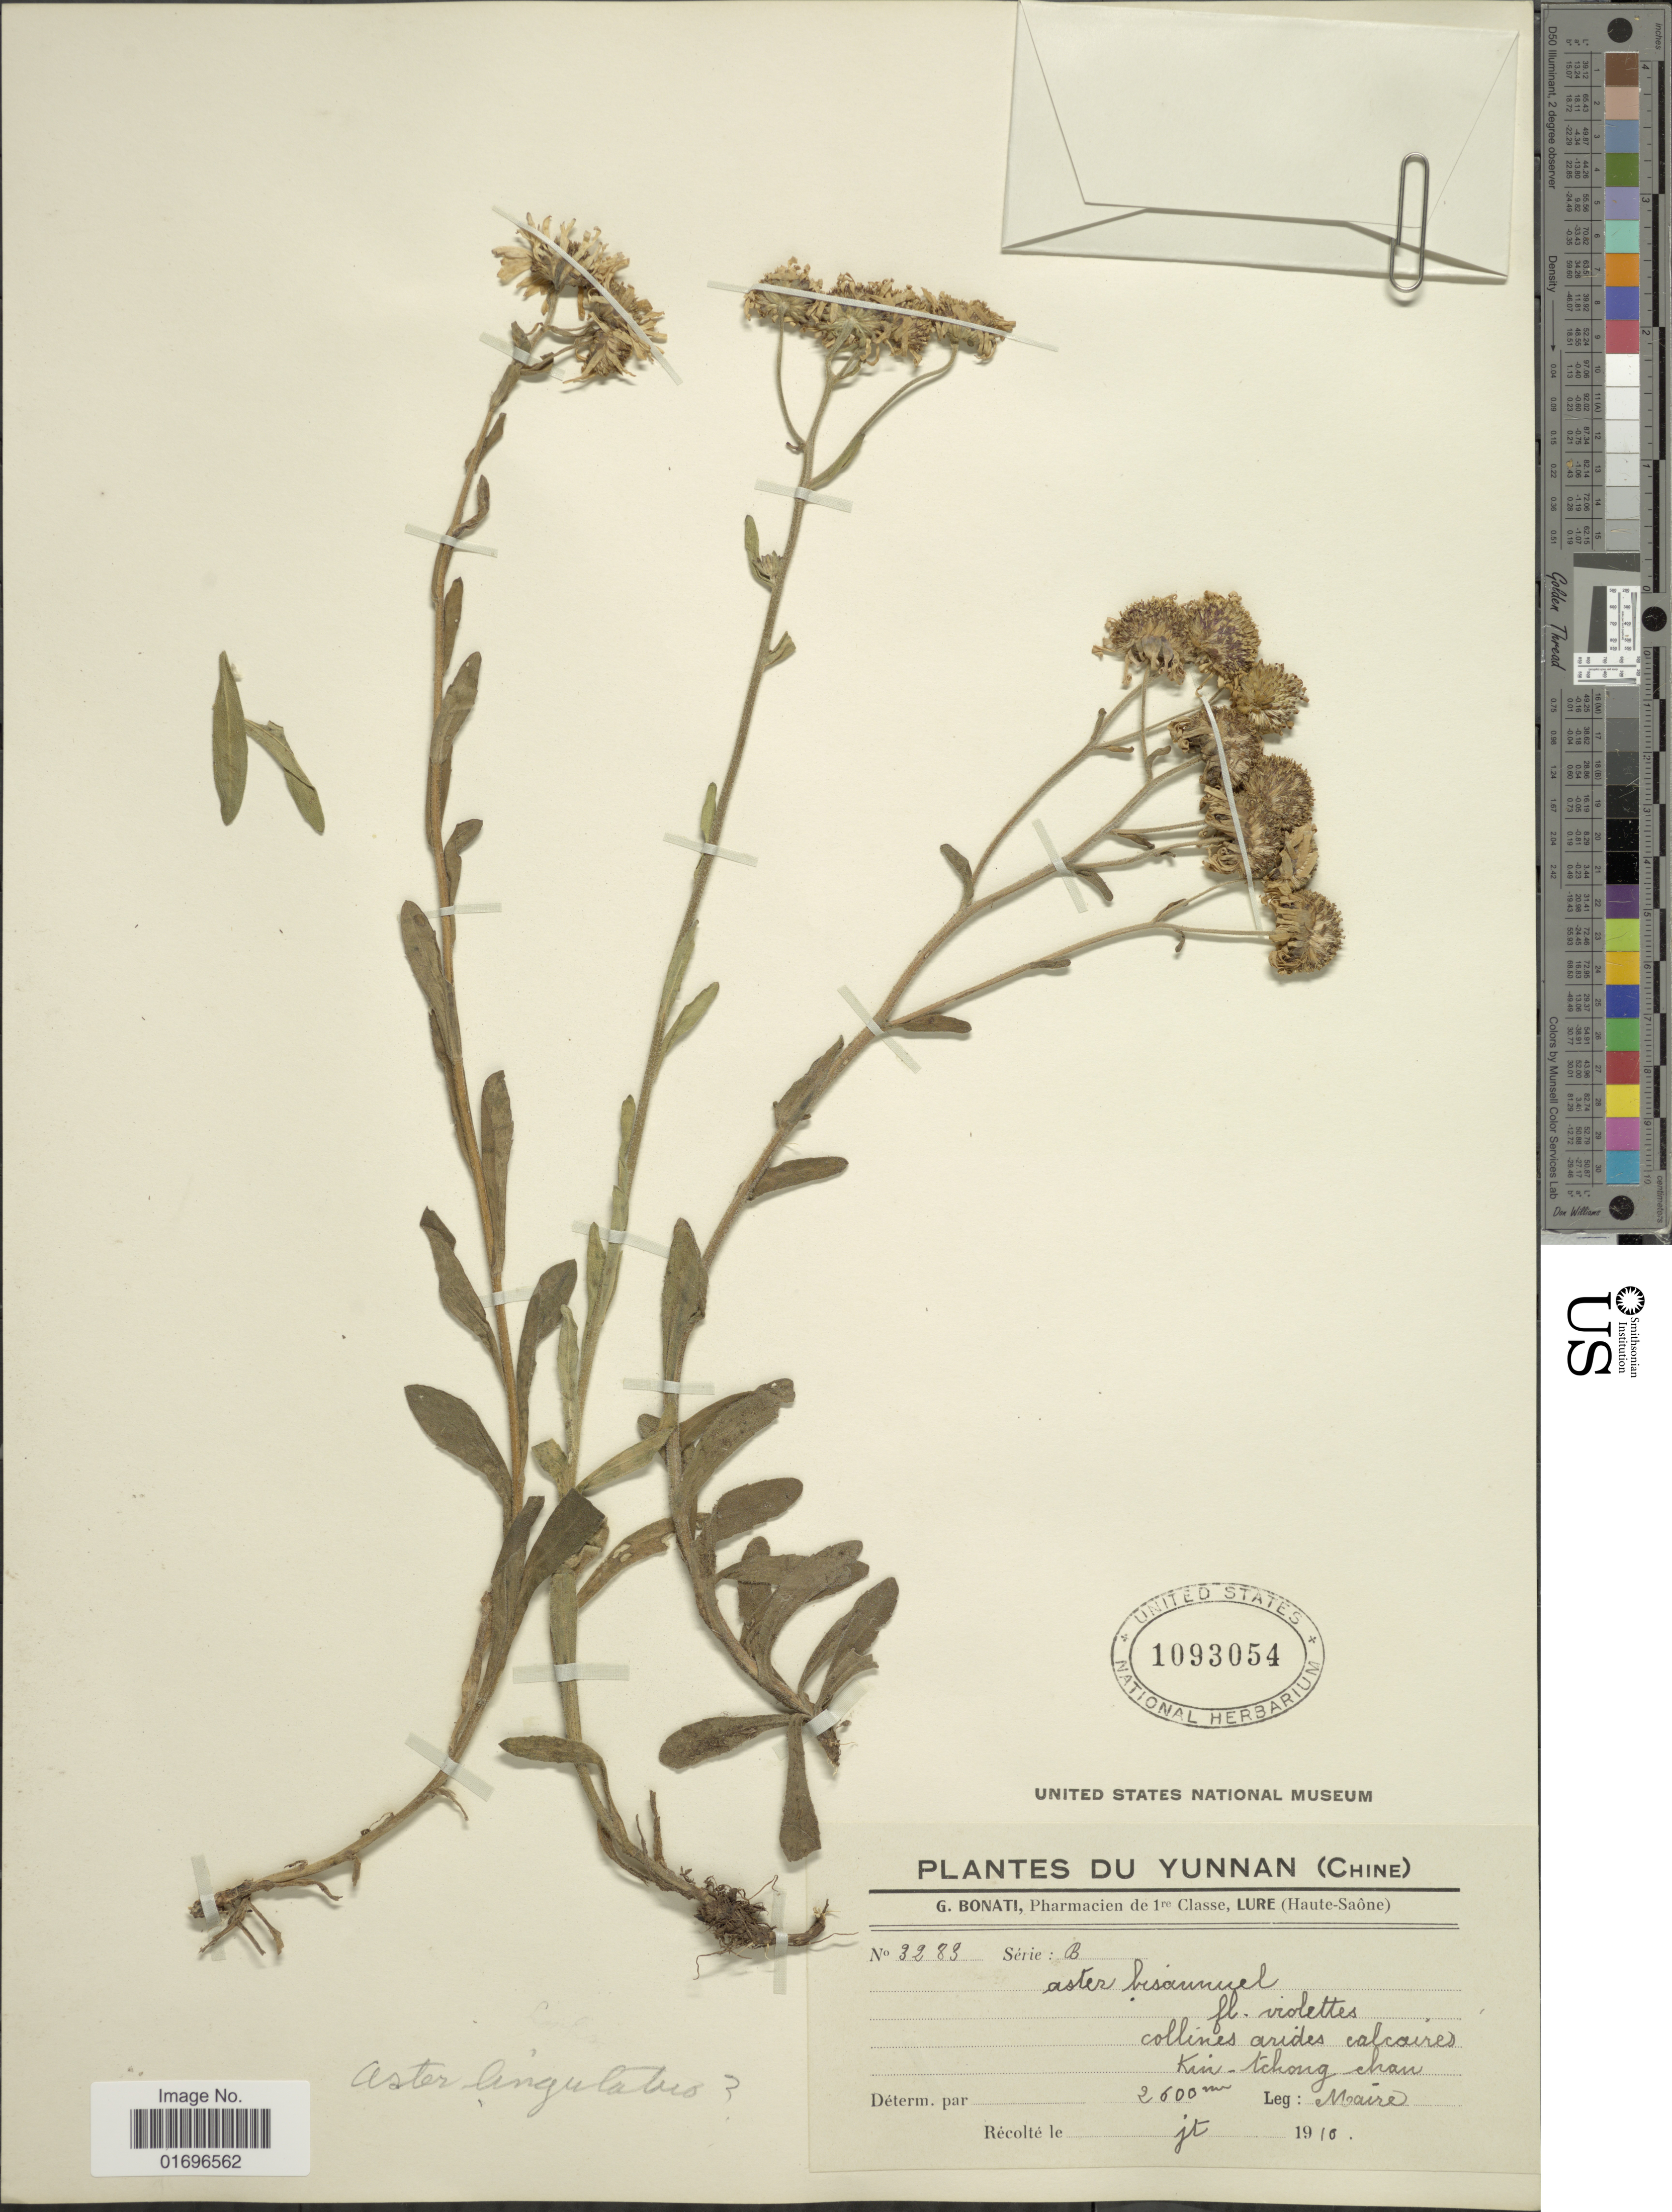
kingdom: Plantae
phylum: Tracheophyta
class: Magnoliopsida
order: Asterales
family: Asteraceae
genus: Aster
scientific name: Aster lingulatus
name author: Franch.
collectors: Maire, --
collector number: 3283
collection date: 1910-07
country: China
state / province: Yunnan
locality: Collines arides calcaires Kin-tchong chan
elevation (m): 2600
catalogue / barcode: US 1093054